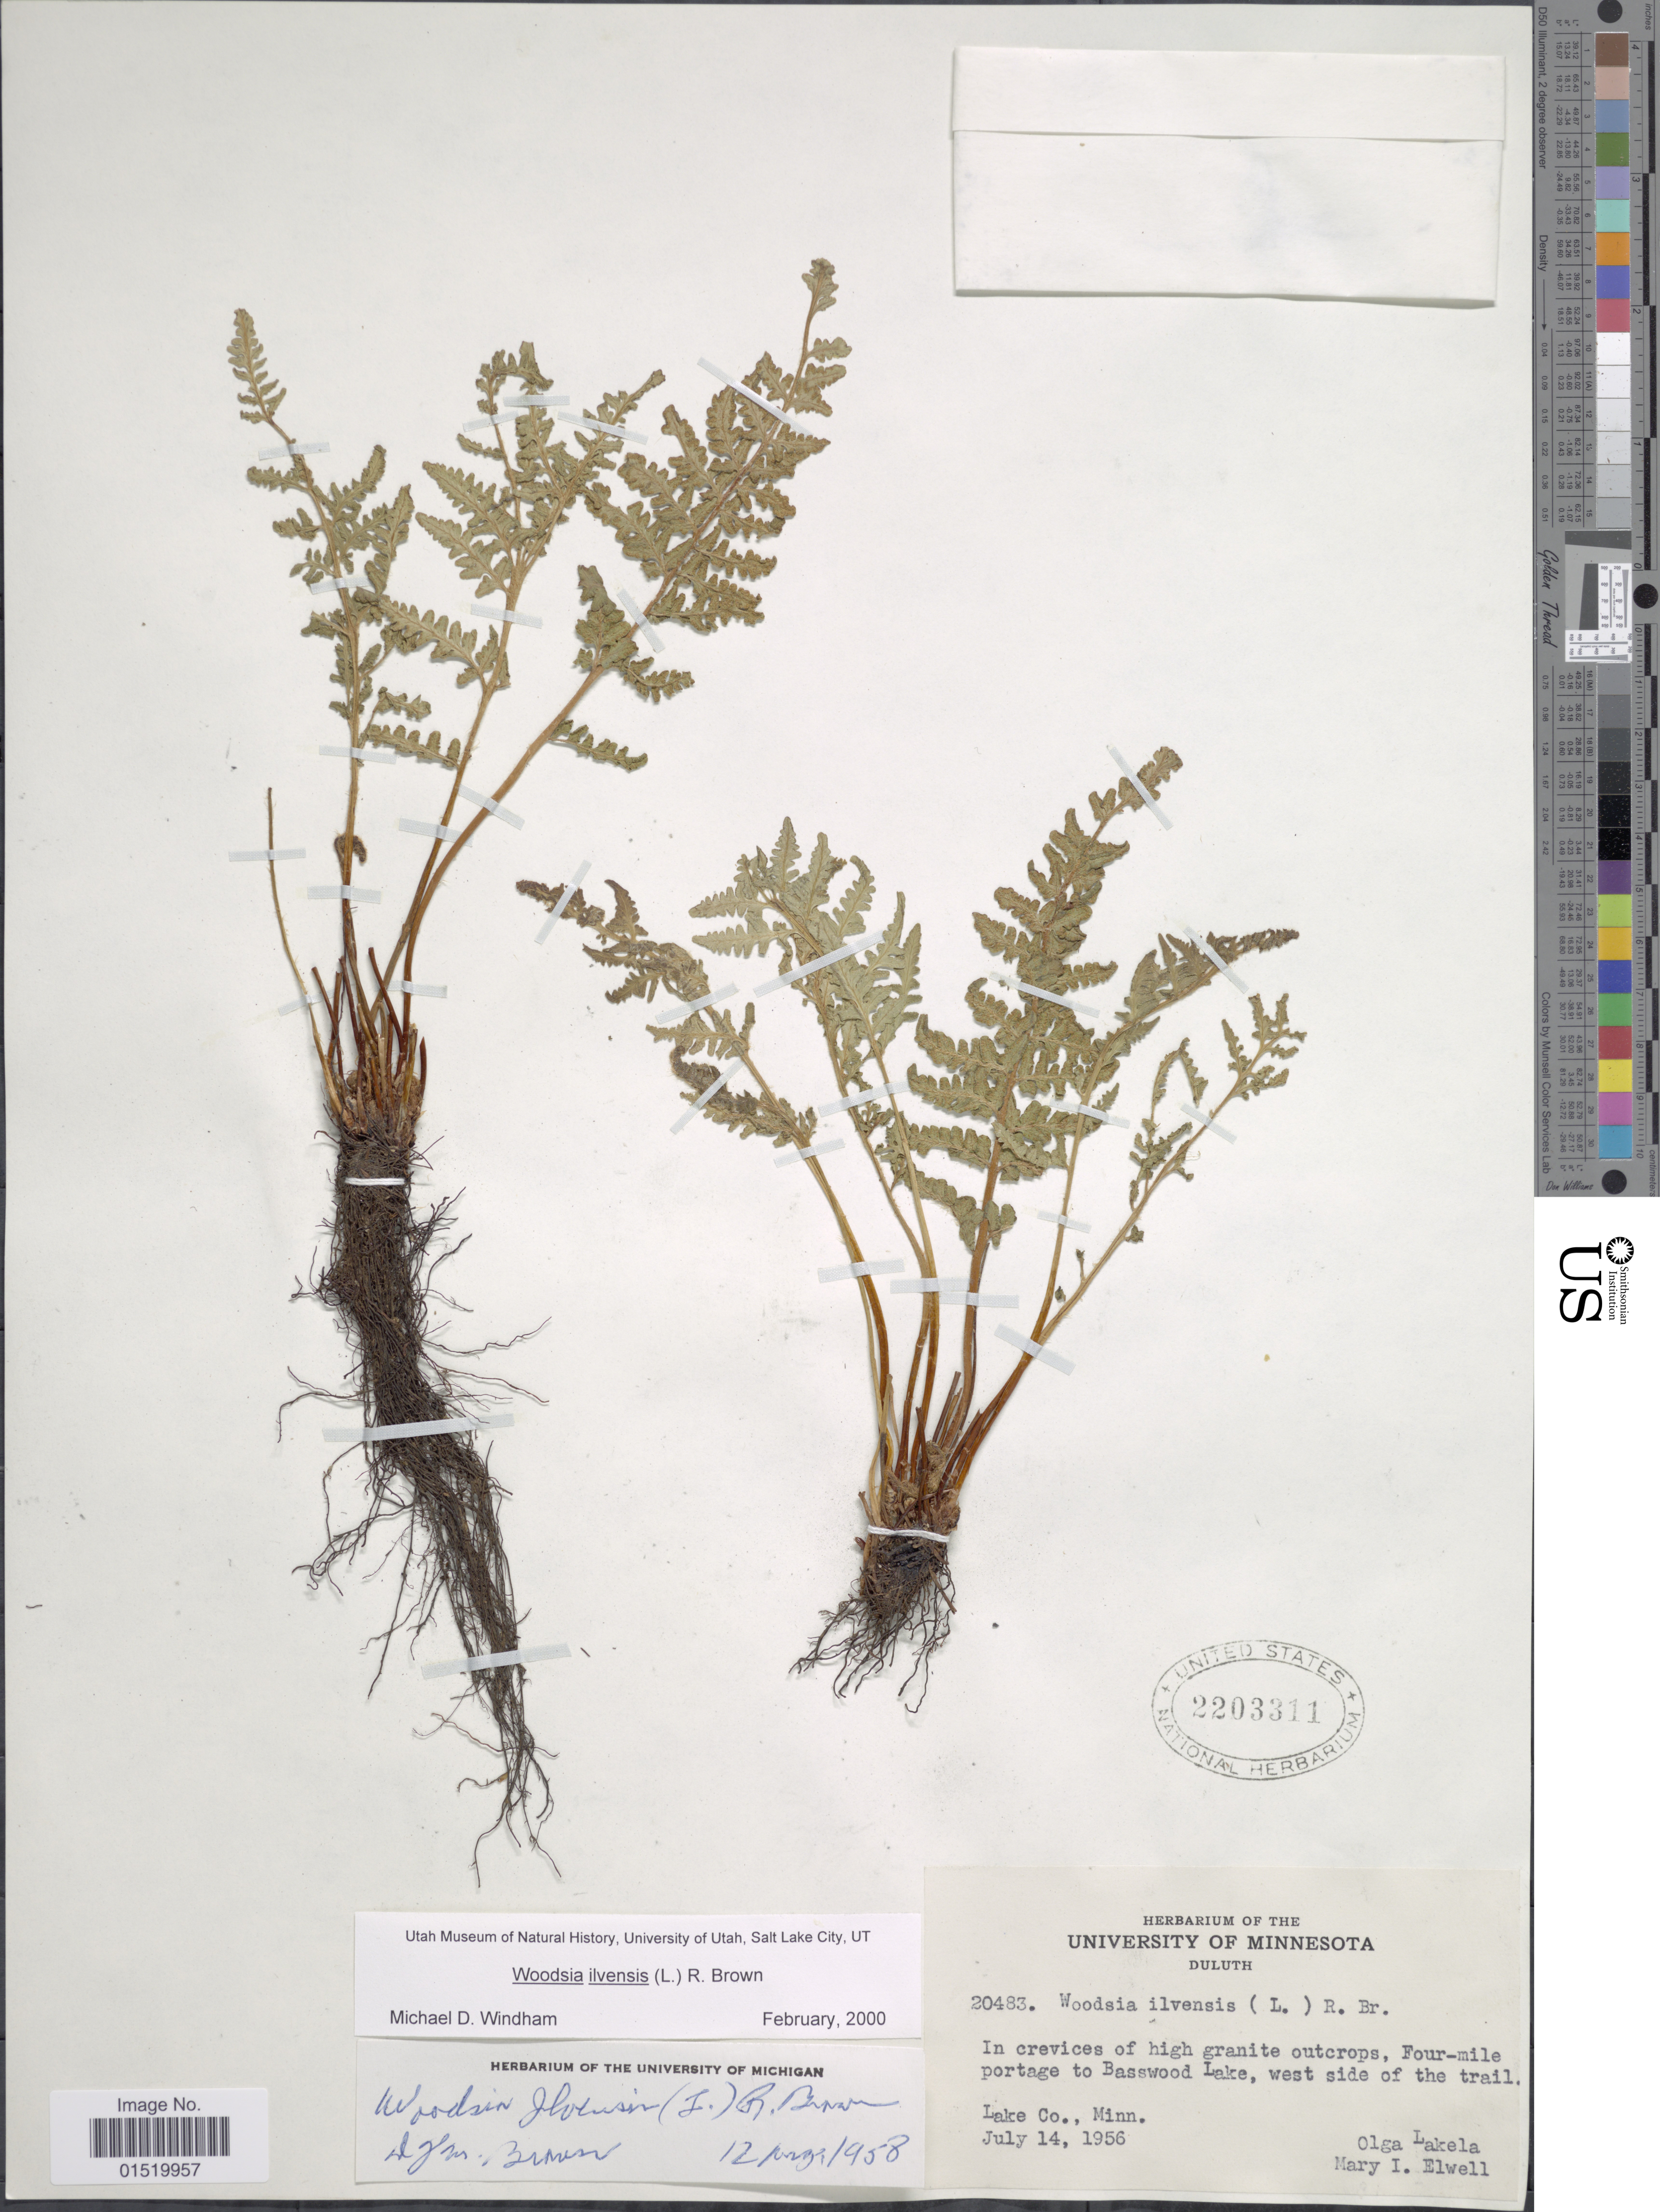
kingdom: Plantae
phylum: Tracheophyta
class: Polypodiopsida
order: Polypodiales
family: Woodsiaceae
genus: Woodsia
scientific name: Woodsia ilvensis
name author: (L.) R. Br.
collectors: O. K. Lakela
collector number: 20483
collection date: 1956-07-14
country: United States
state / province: Minnesota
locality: Four-mile portage to Basswood Lake, west side of the trail, Lake Co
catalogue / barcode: US 2203311